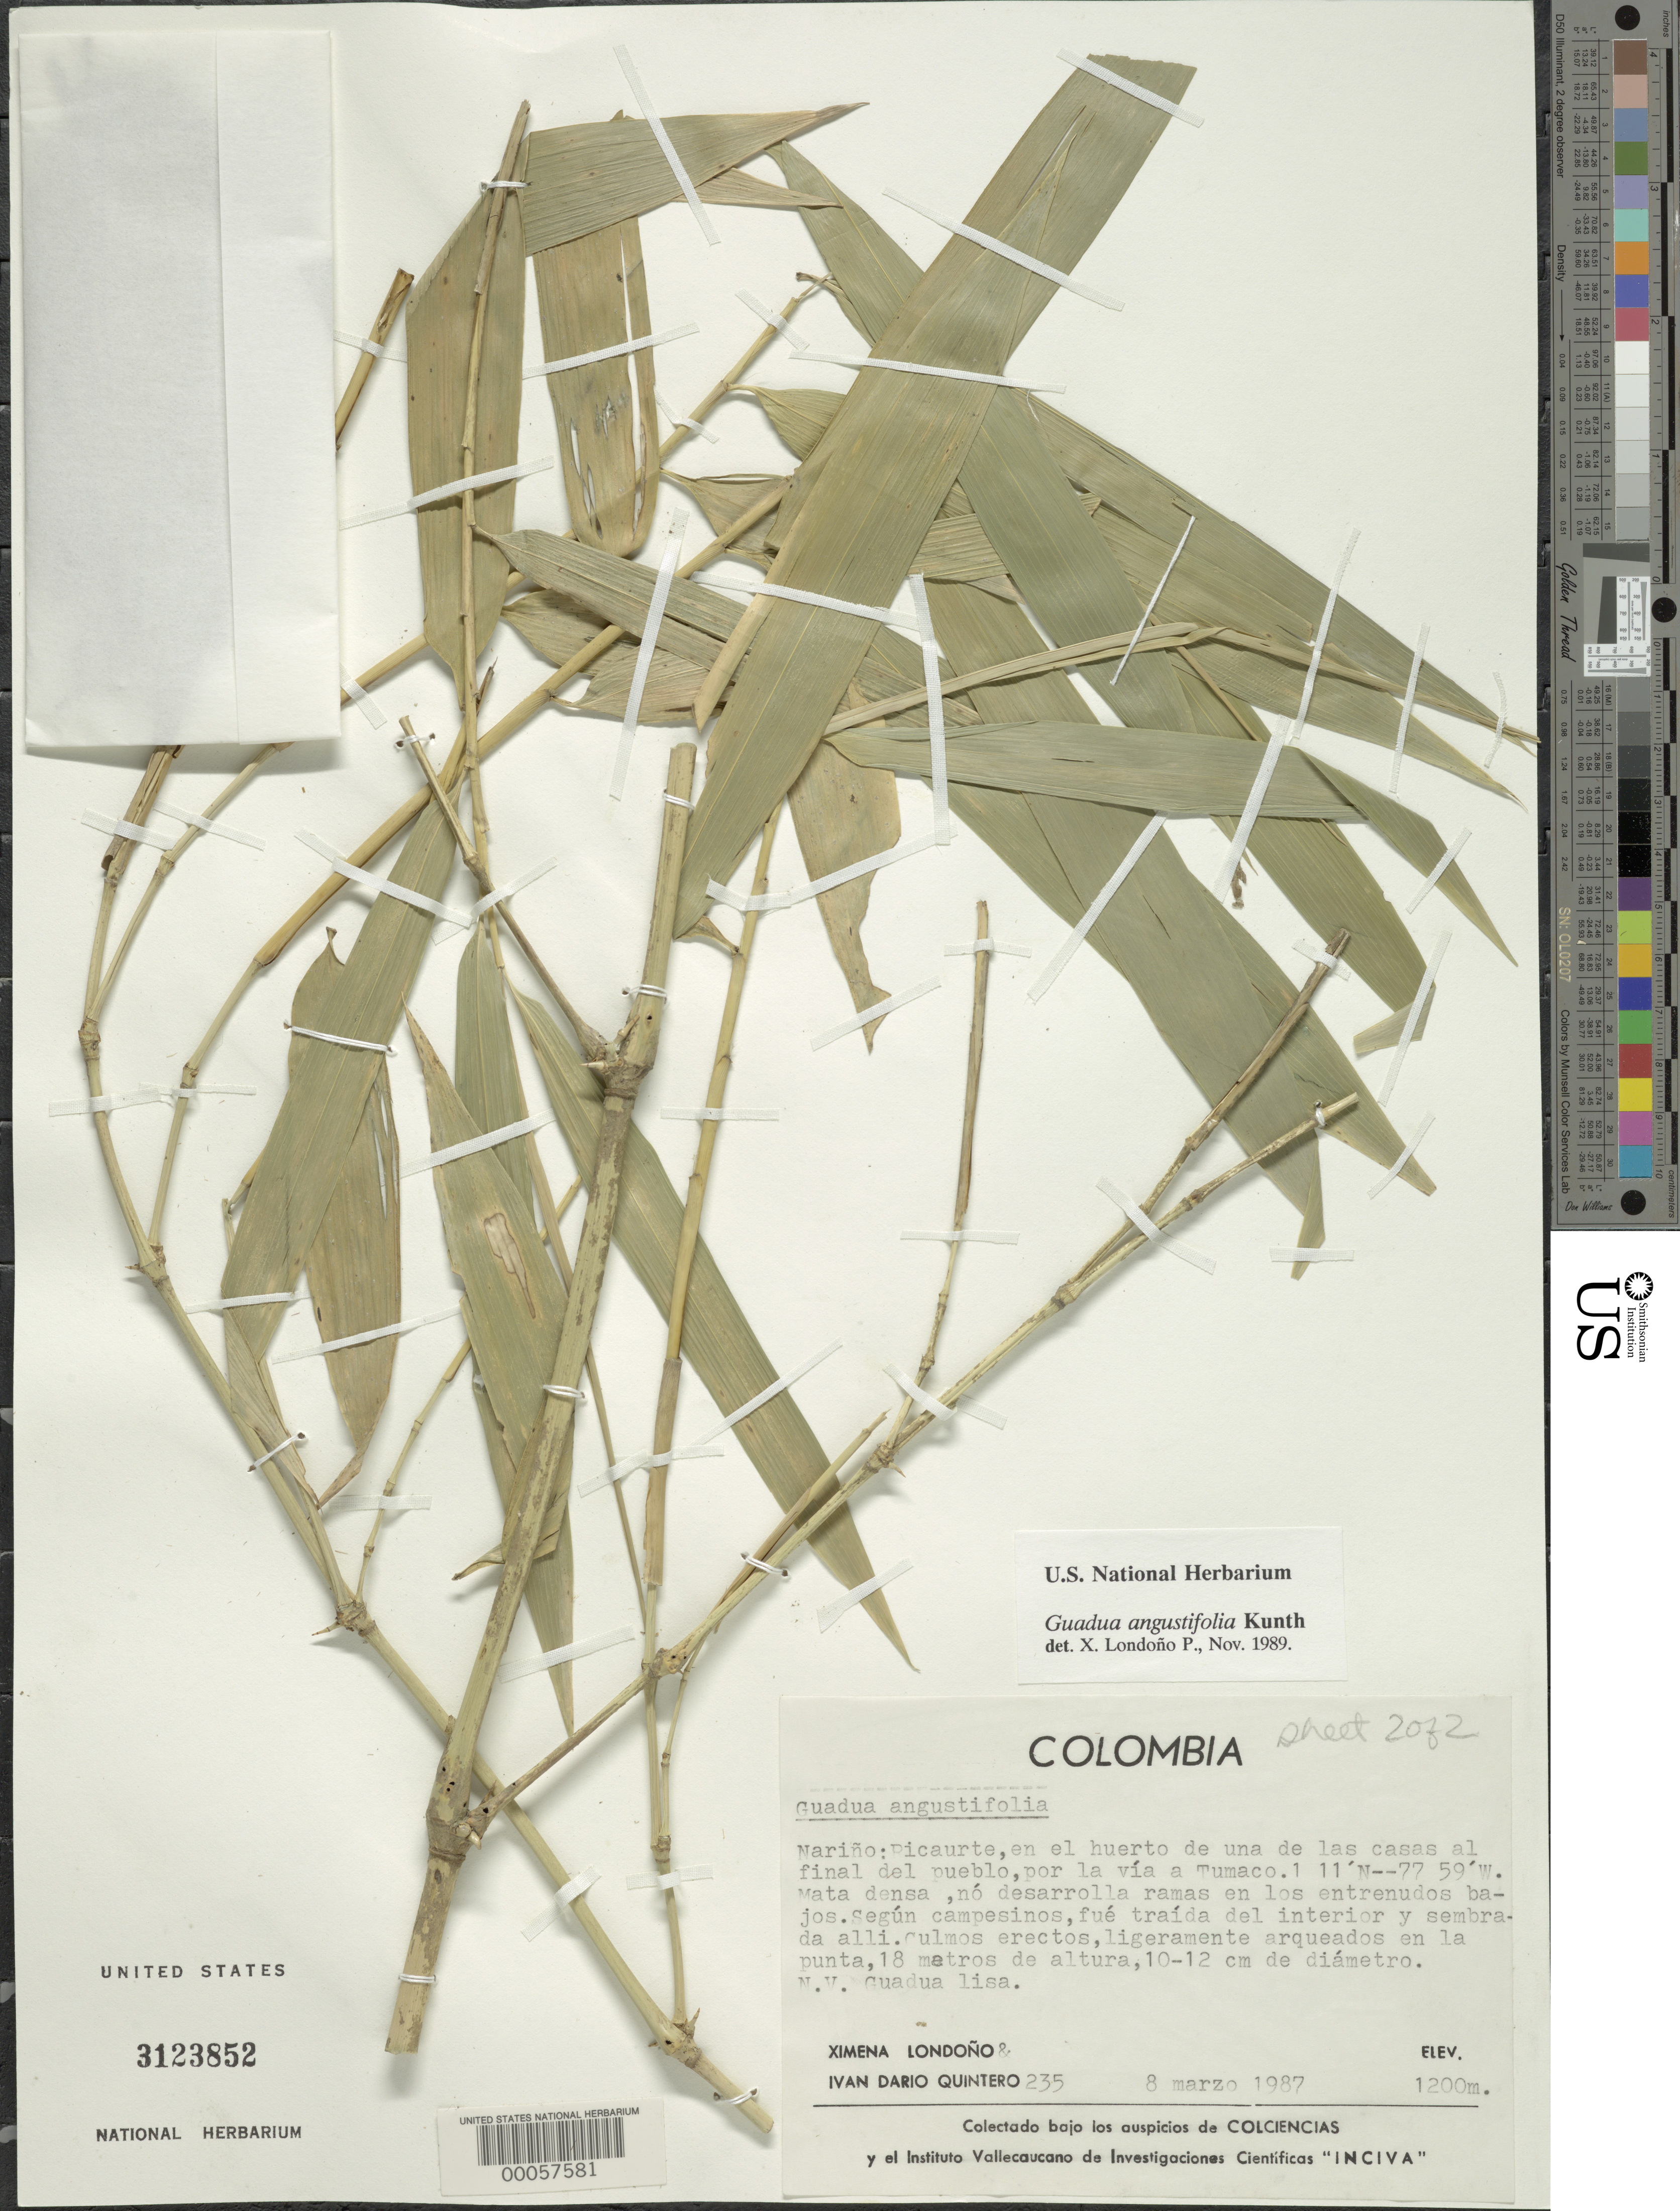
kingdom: Plantae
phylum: Tracheophyta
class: Liliopsida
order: Poales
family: Poaceae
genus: Guadua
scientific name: Guadua angustifolia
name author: Kunth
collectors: X. Londoño & I. Quintero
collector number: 235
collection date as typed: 08 Mar 1987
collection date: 1987-03-08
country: Colombia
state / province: Nariño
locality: Ricaurte, in the garden of Oneof the houses along the road to Tumaco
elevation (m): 1200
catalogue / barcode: US 3123852